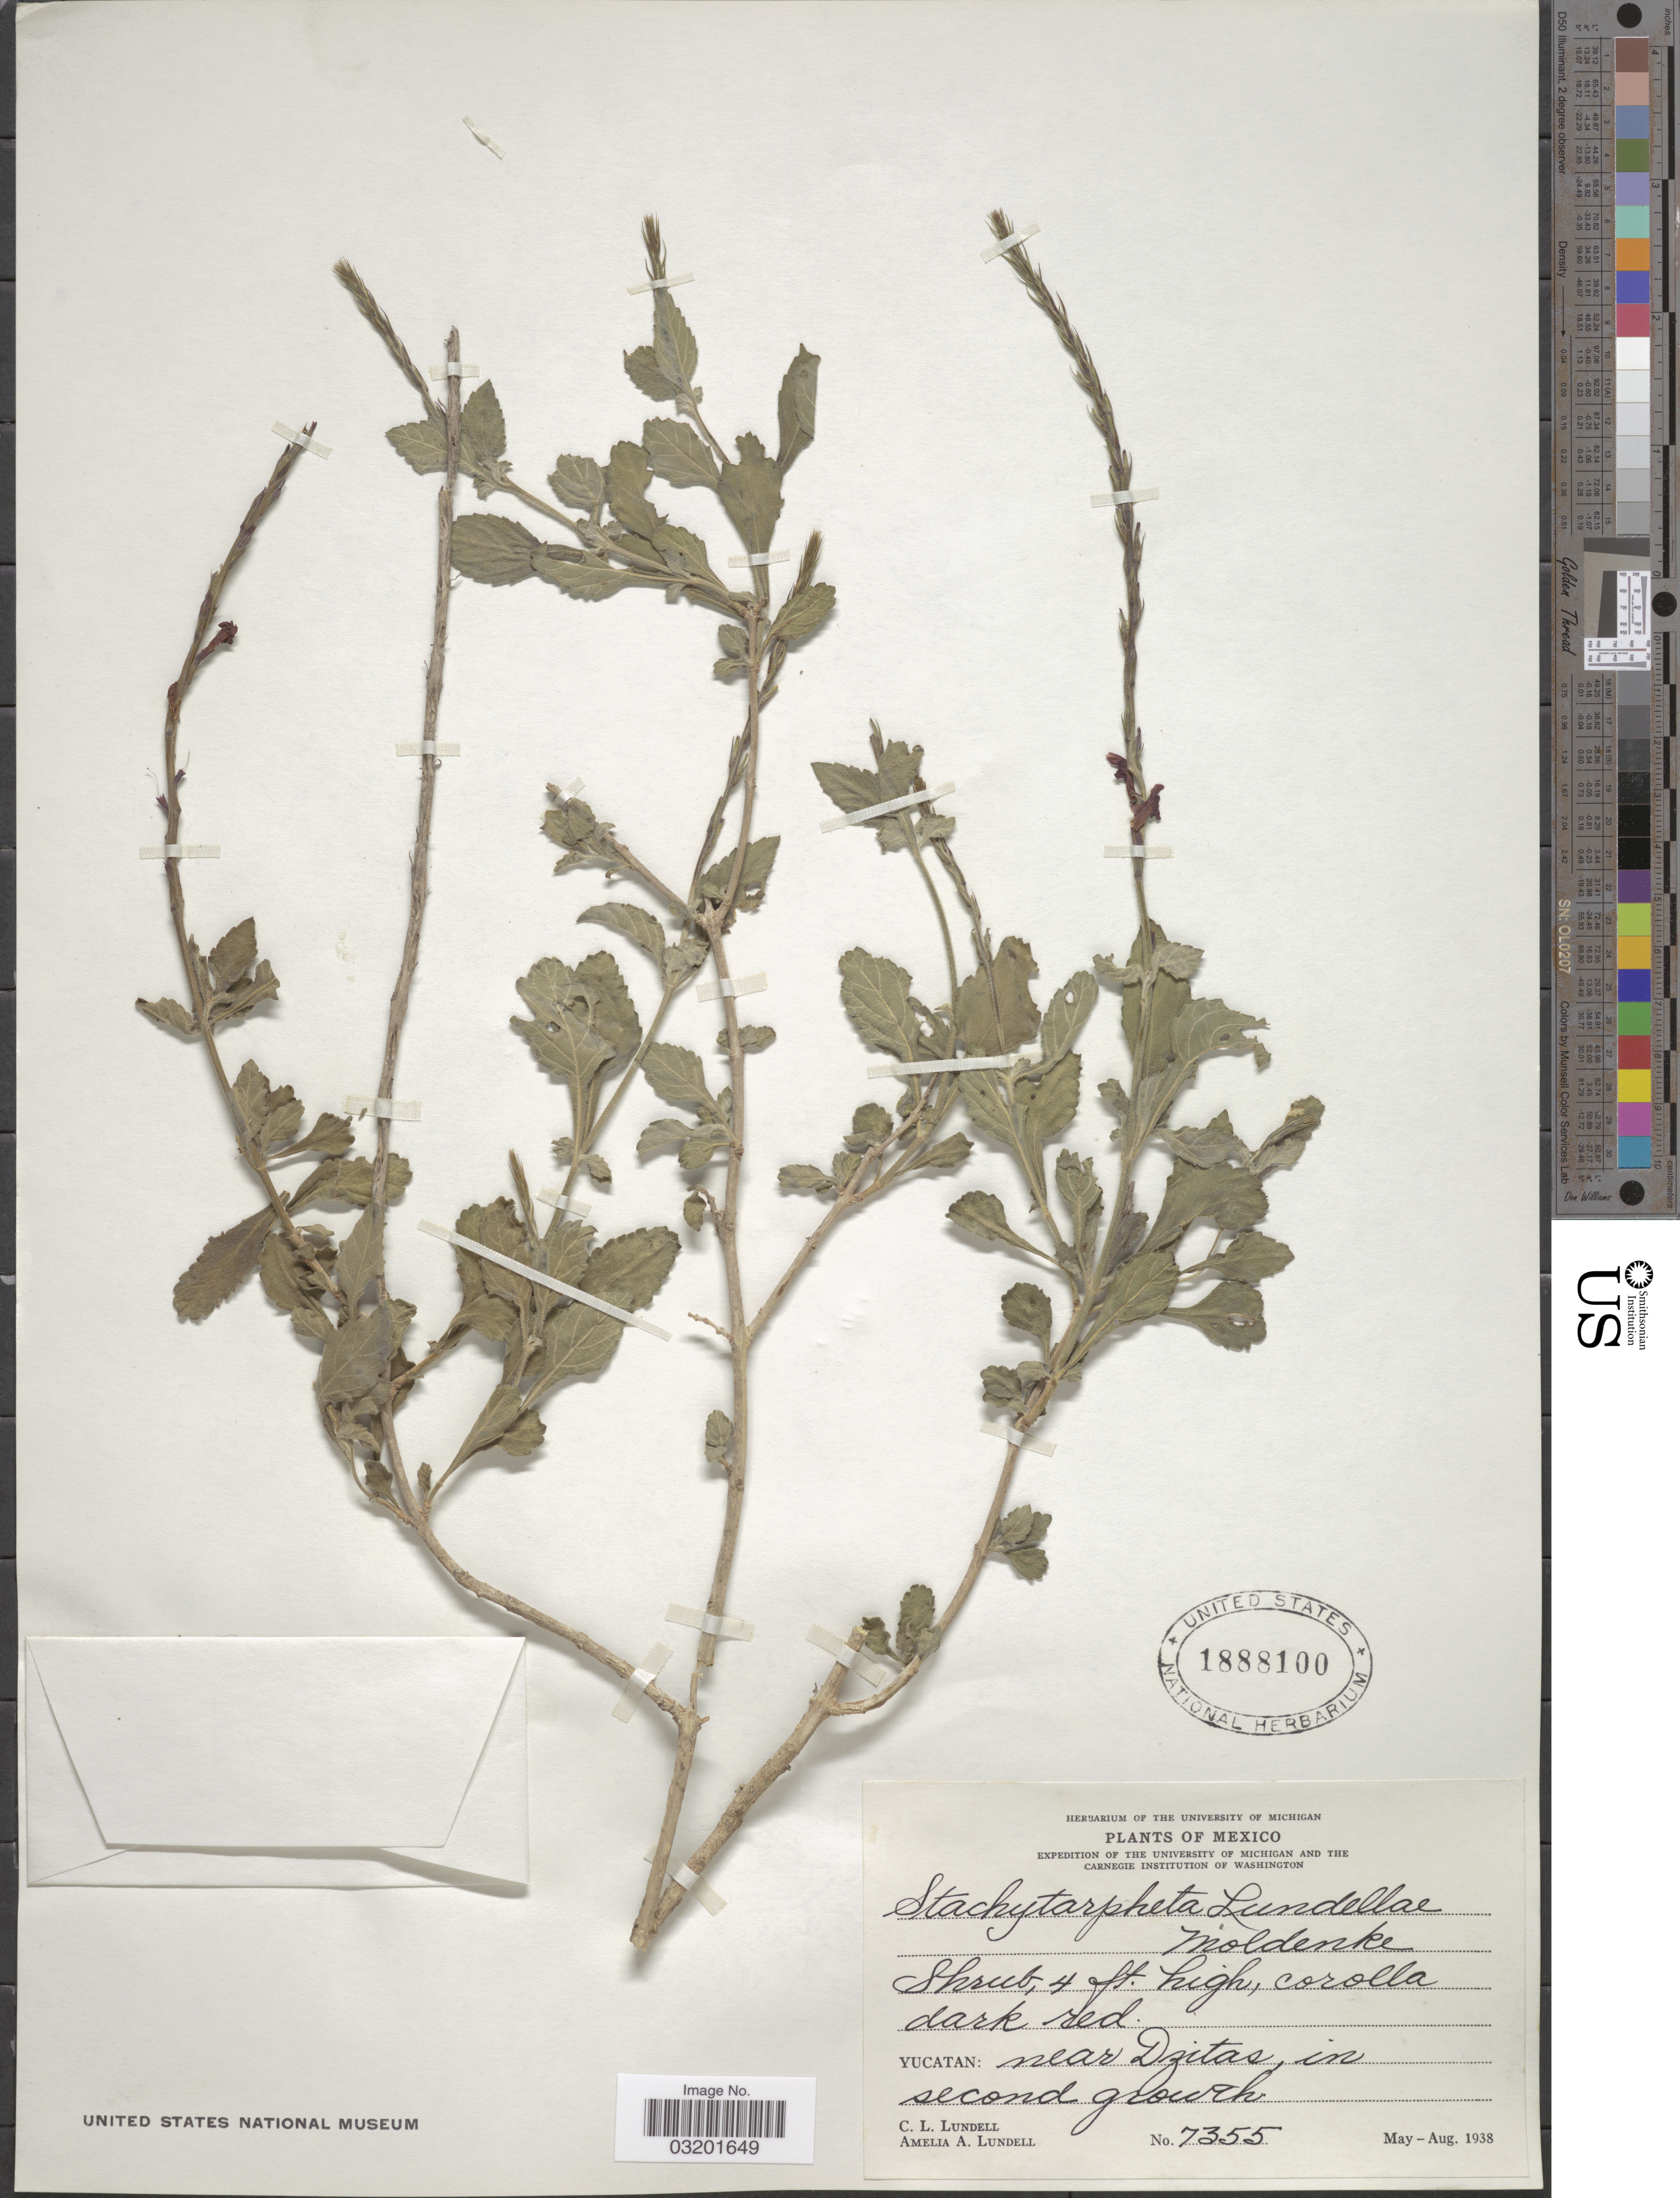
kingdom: Plantae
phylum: Tracheophyta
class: Magnoliopsida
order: Lamiales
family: Verbenaceae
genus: Stachytarpheta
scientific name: Stachytarpheta lundellae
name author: Moldenke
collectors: C. L. Lundell & A. A. Lundell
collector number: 7355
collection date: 1938-05/1938-08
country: Mexico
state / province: Yucatán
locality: Near Dzitas.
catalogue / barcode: US 1888100